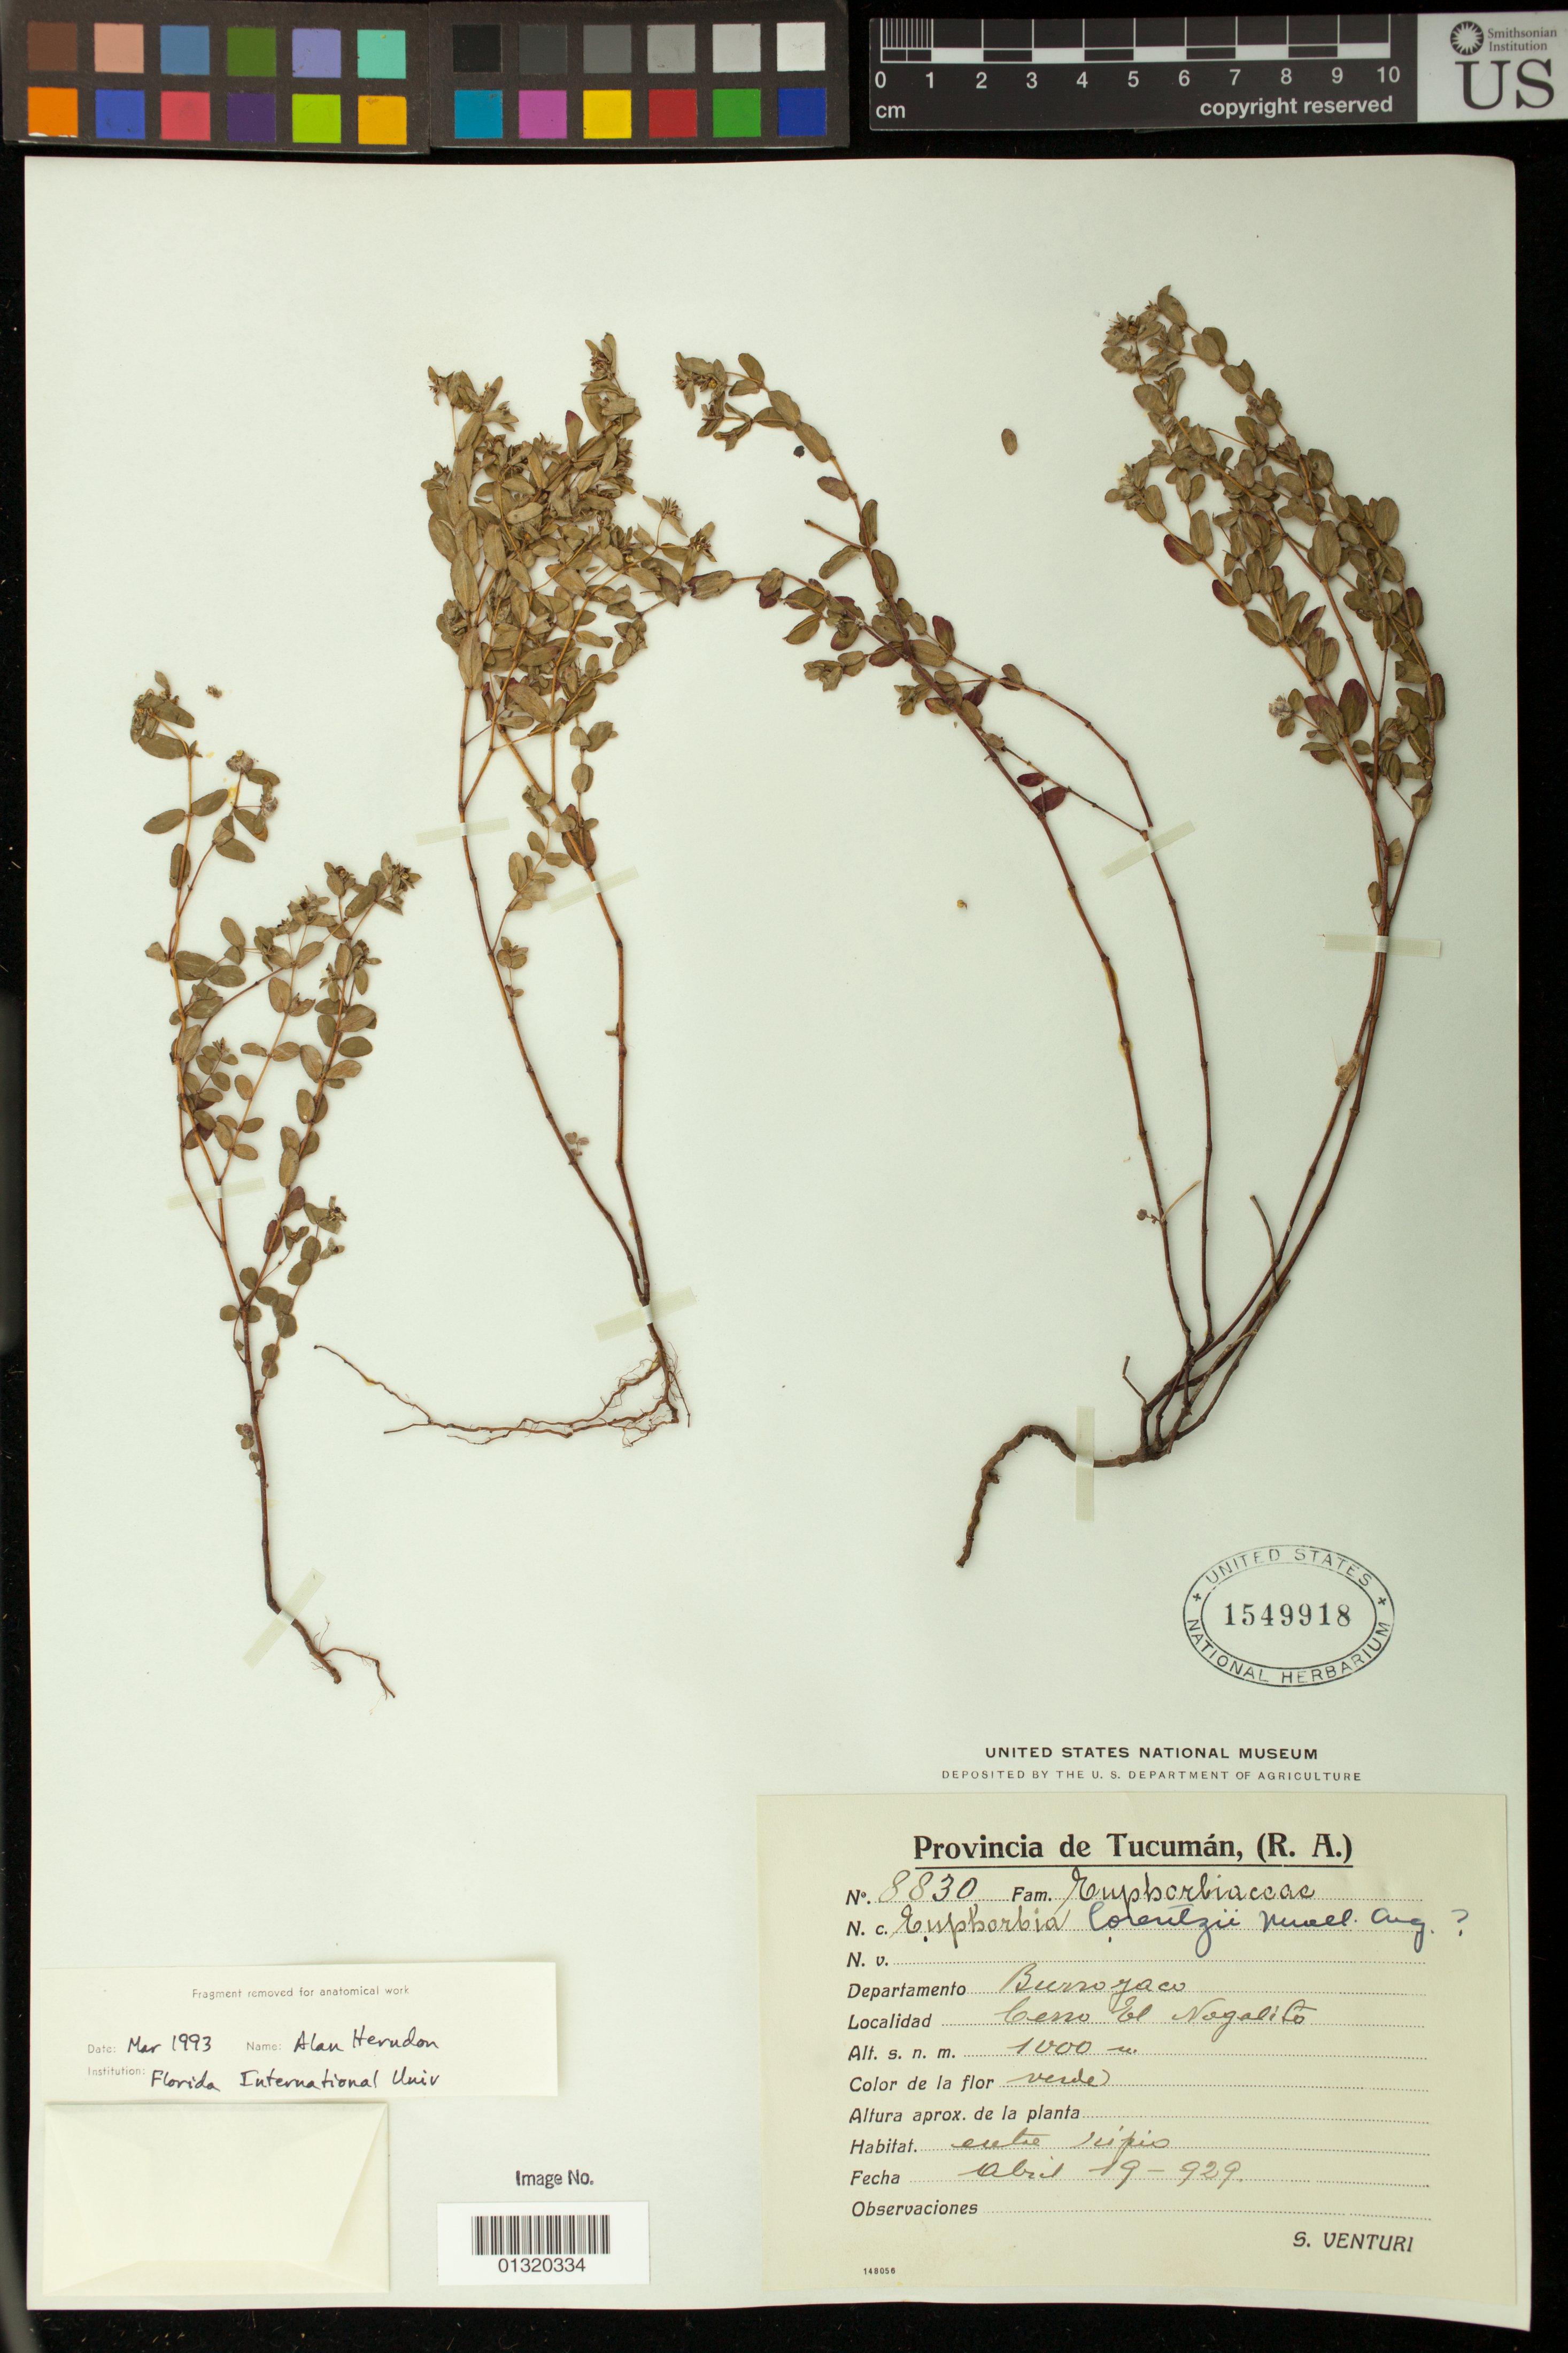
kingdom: Plantae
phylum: Tracheophyta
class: Magnoliopsida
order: Malpighiales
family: Euphorbiaceae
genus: Euphorbia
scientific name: Euphorbia lorentzii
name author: Müll. Arg.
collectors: S. Venturi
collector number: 8830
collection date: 1929-04-19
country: Argentina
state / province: Tucuman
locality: Burroyaco [Burruyacu]; Cerro El Nogalito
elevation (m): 1000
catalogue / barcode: US 1549918